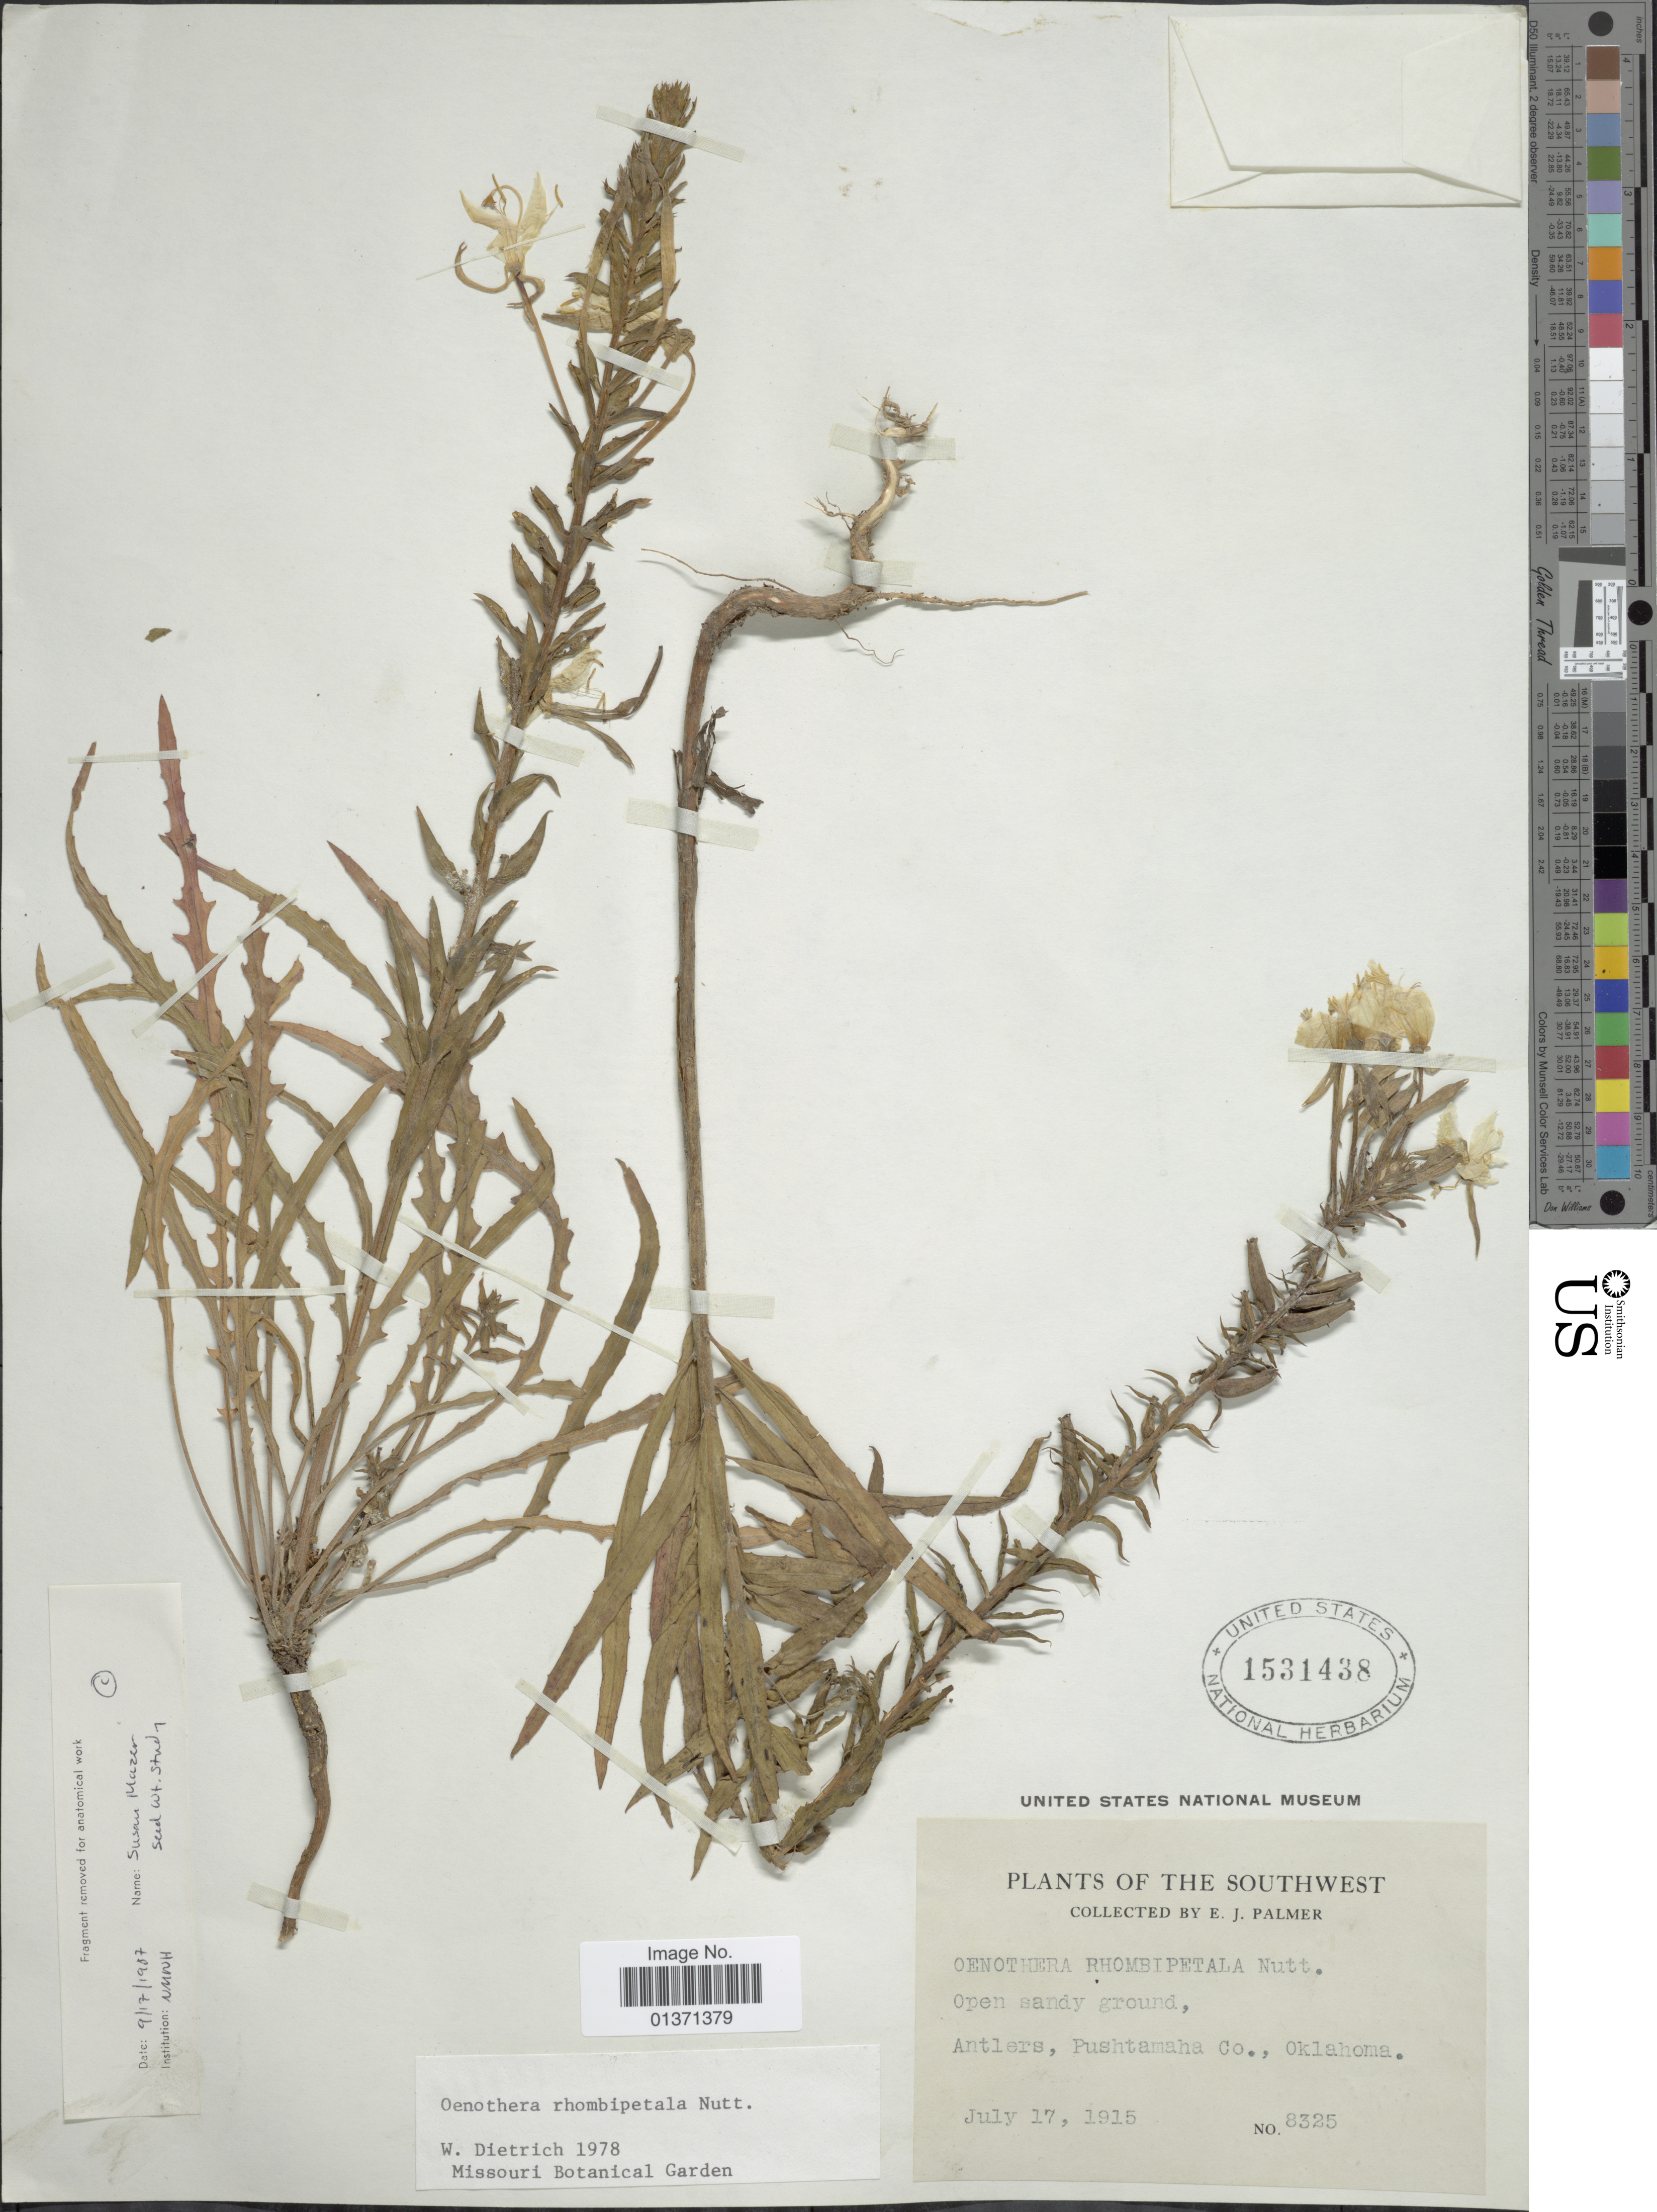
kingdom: Plantae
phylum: Tracheophyta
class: Magnoliopsida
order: Myrtales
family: Onagraceae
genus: Oenothera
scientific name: Oenothera rhombipetala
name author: Nutt. ex Torr & A. Gray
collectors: E. J. Palmer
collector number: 8325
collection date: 1915-07-17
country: United States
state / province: Oklahoma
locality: The Southwest, Antlers, Pushtamaha Co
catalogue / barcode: US 1531438